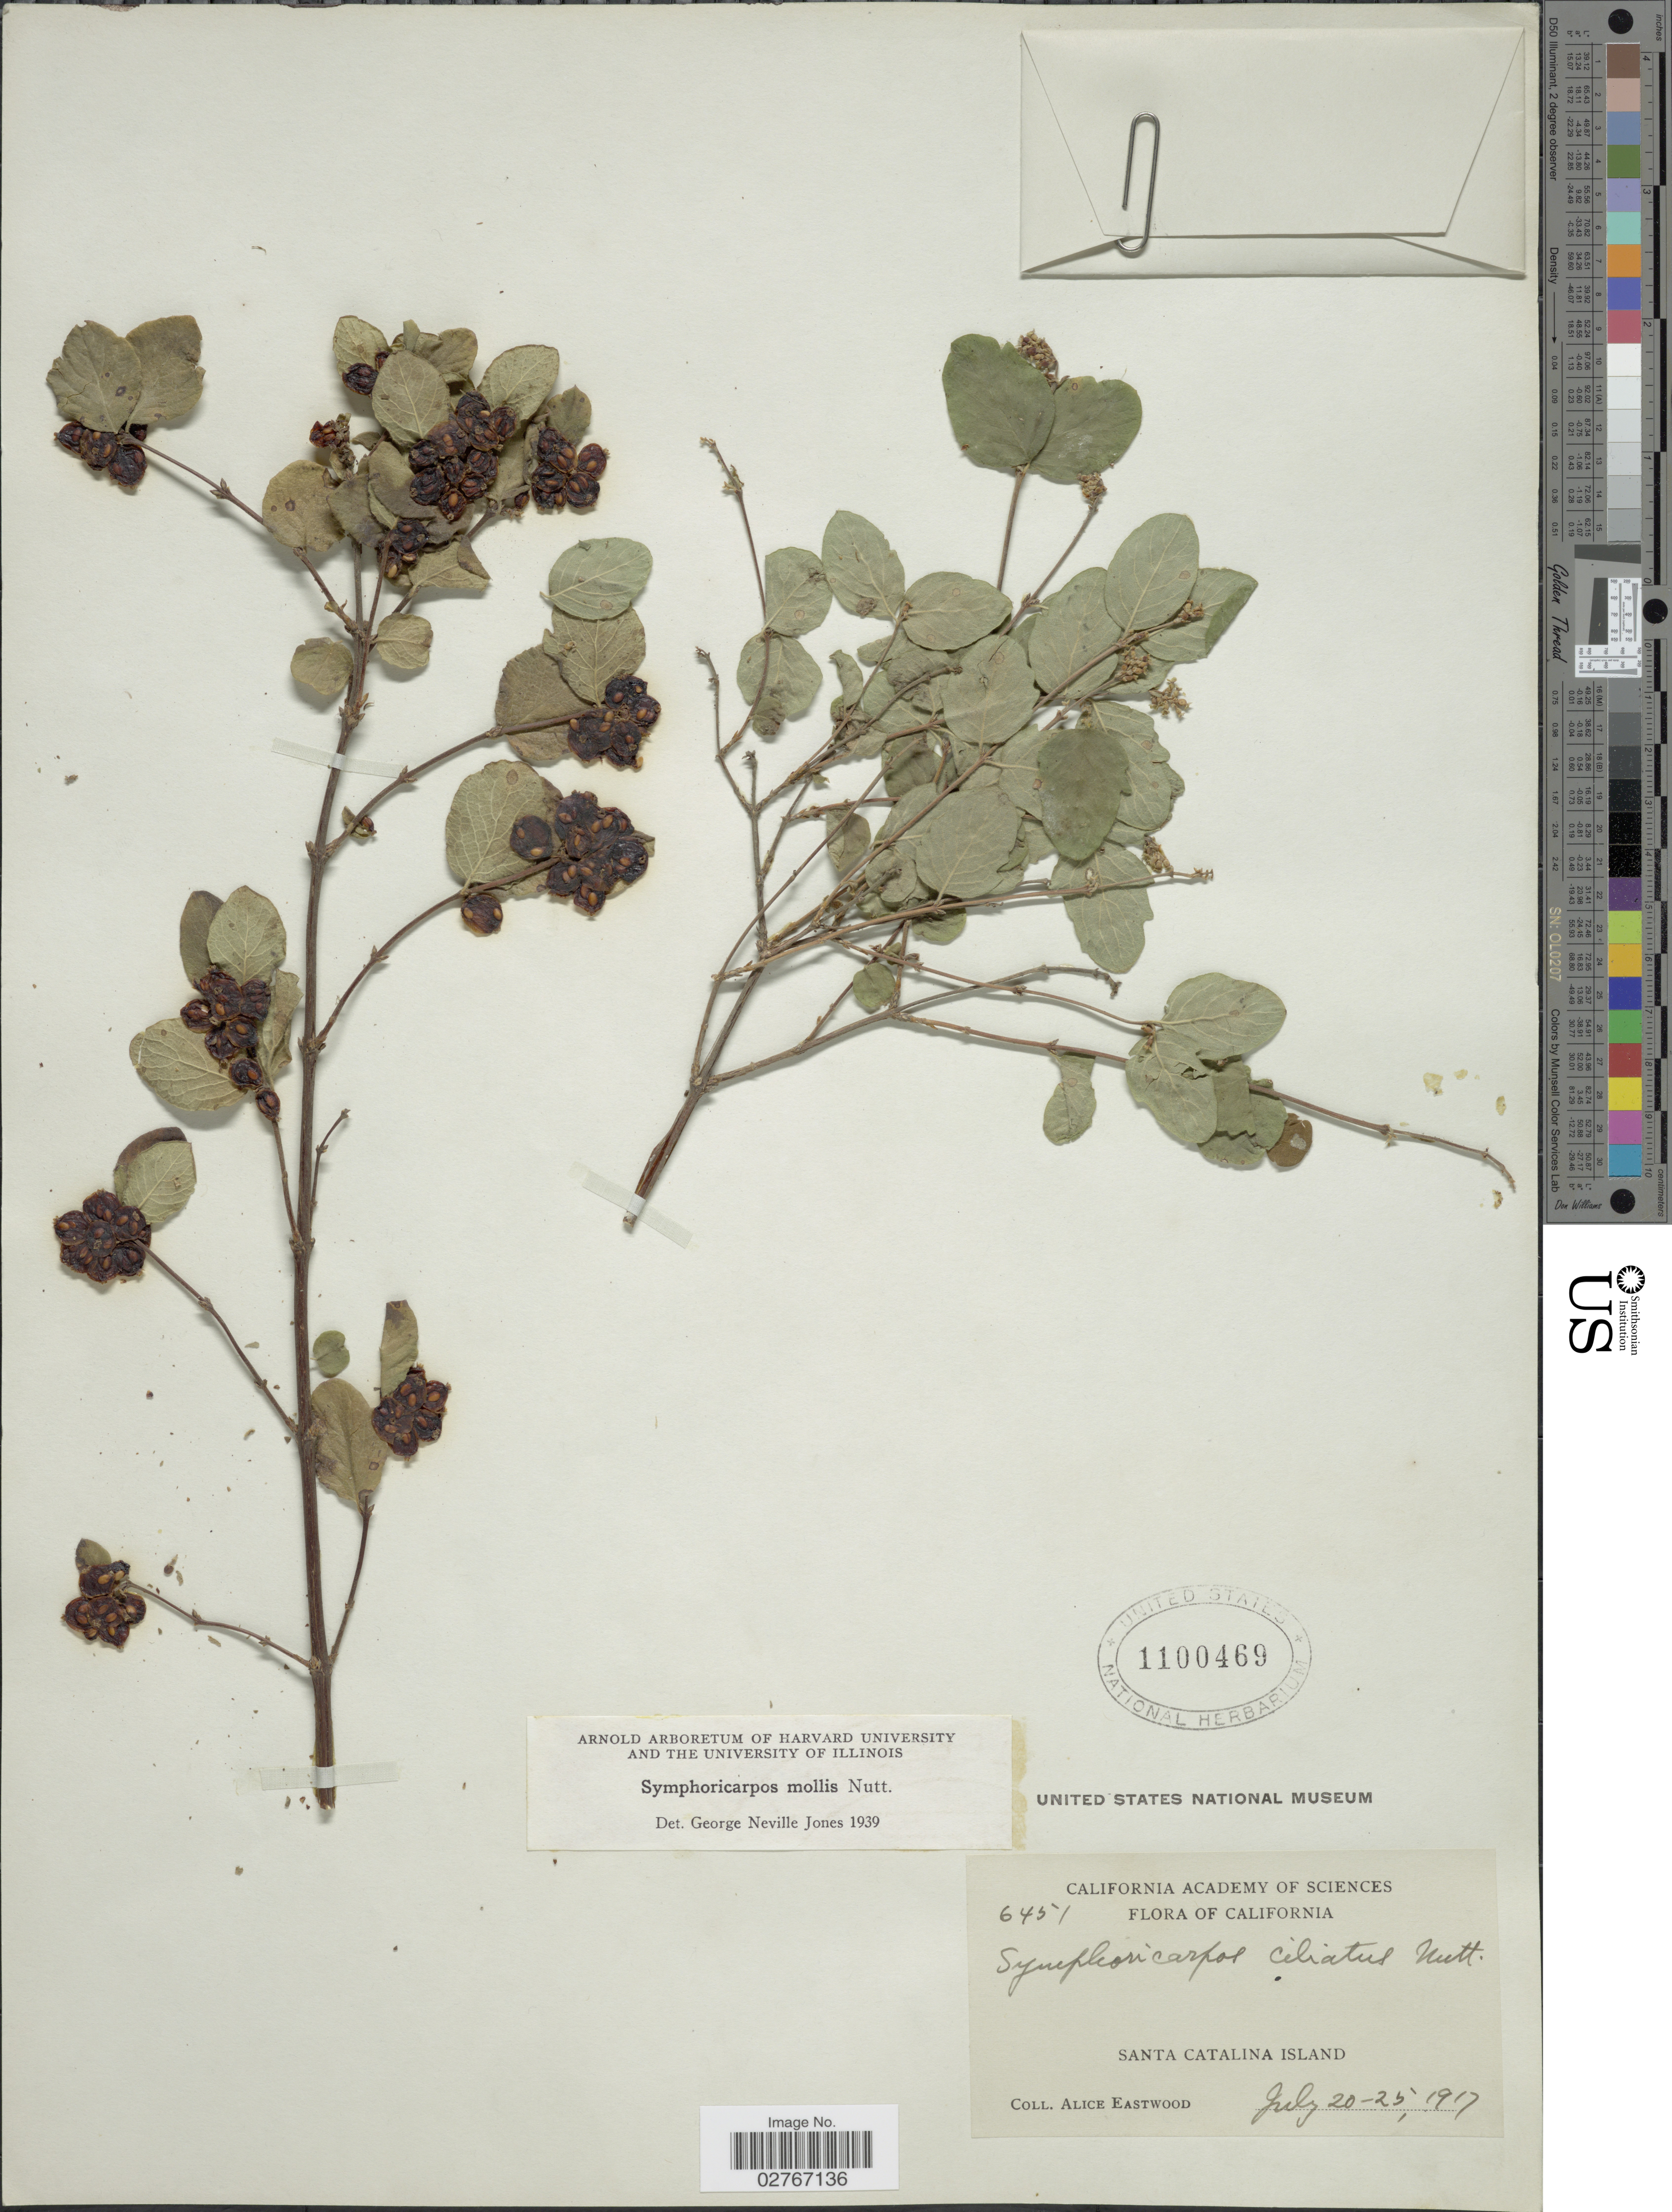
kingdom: Plantae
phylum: Tracheophyta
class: Magnoliopsida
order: Dipsacales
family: Caprifoliaceae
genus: Symphoricarpos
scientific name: Symphoricarpos mollis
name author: Nutt.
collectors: A. Eastwood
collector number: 6451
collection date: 1917-07-20/1917-07-25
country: United States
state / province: California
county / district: Los Angeles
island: Santa Catalina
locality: Santa Catalina Island.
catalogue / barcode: US 1100469